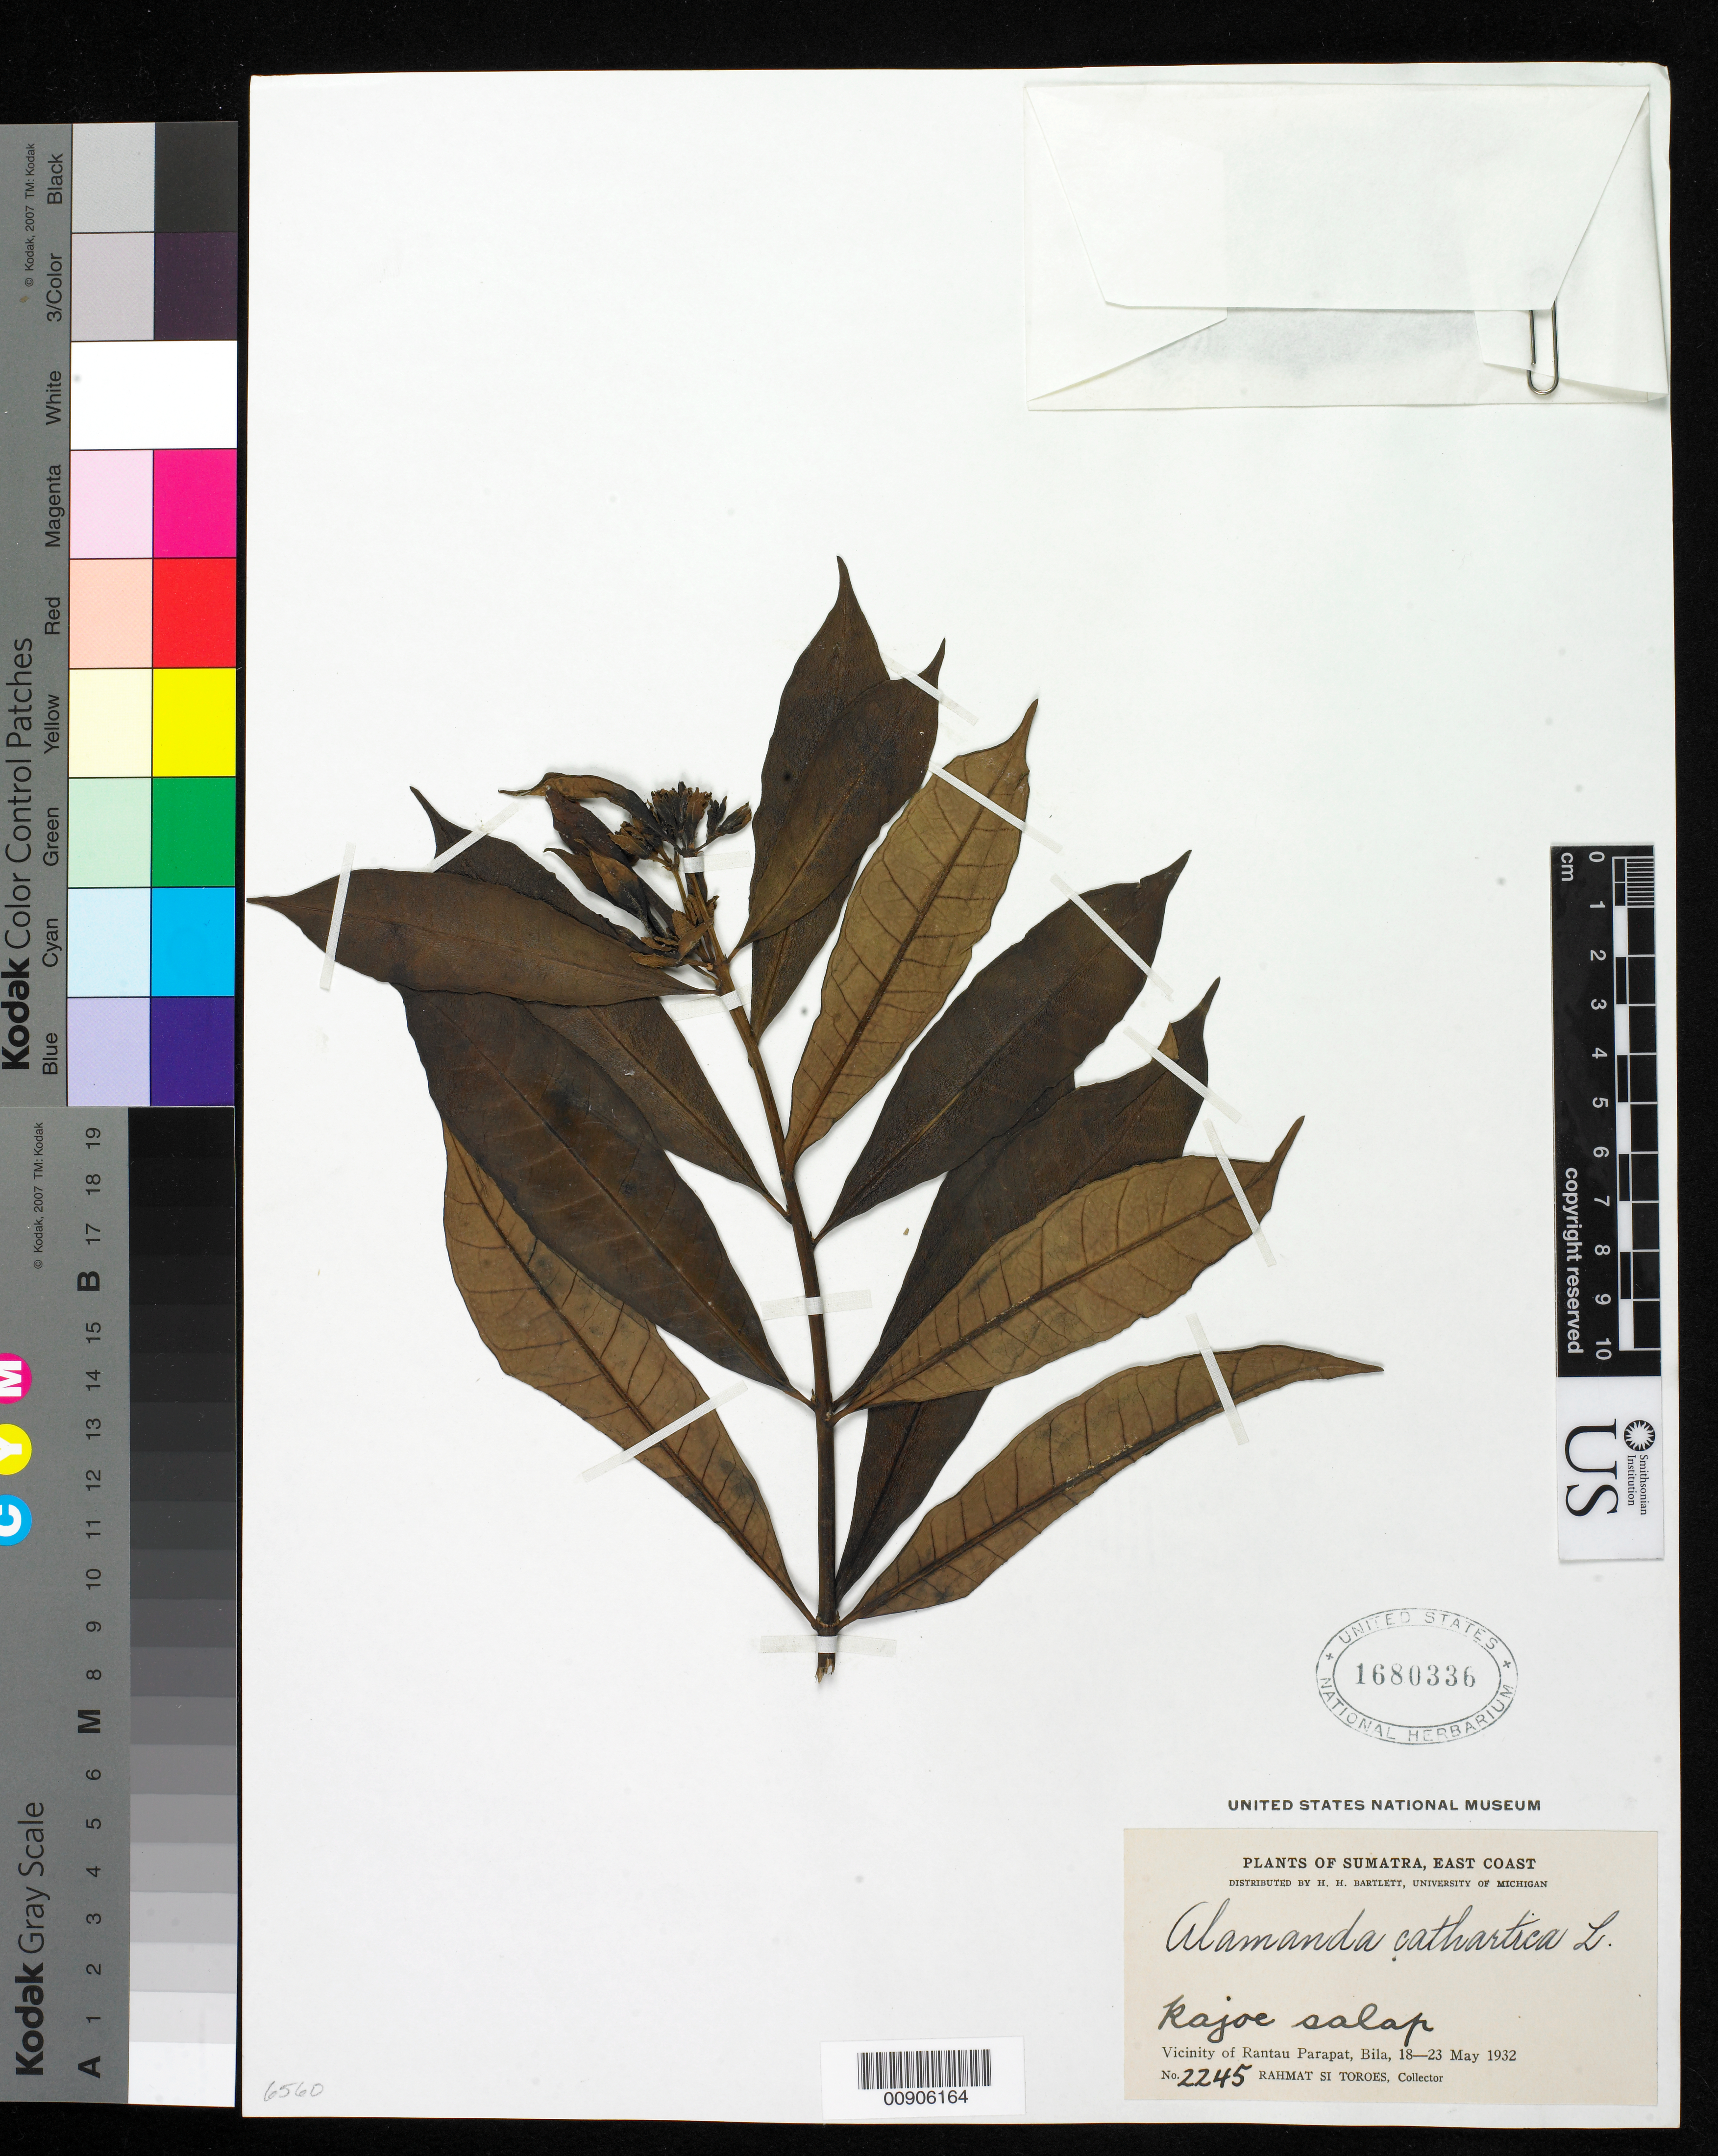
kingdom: Plantae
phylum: Tracheophyta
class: Magnoliopsida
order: Gentianales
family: Apocynaceae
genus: Allamanda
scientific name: Allamanda cathartica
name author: L.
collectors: Rahmat Si Boeea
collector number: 2245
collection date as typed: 18 May 1932 to 23 May 1932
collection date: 1932-05-18/1932-05-23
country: Indonesia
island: Sumatra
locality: Vicinity of Rantau Parapat, Bila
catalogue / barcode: US 1680336